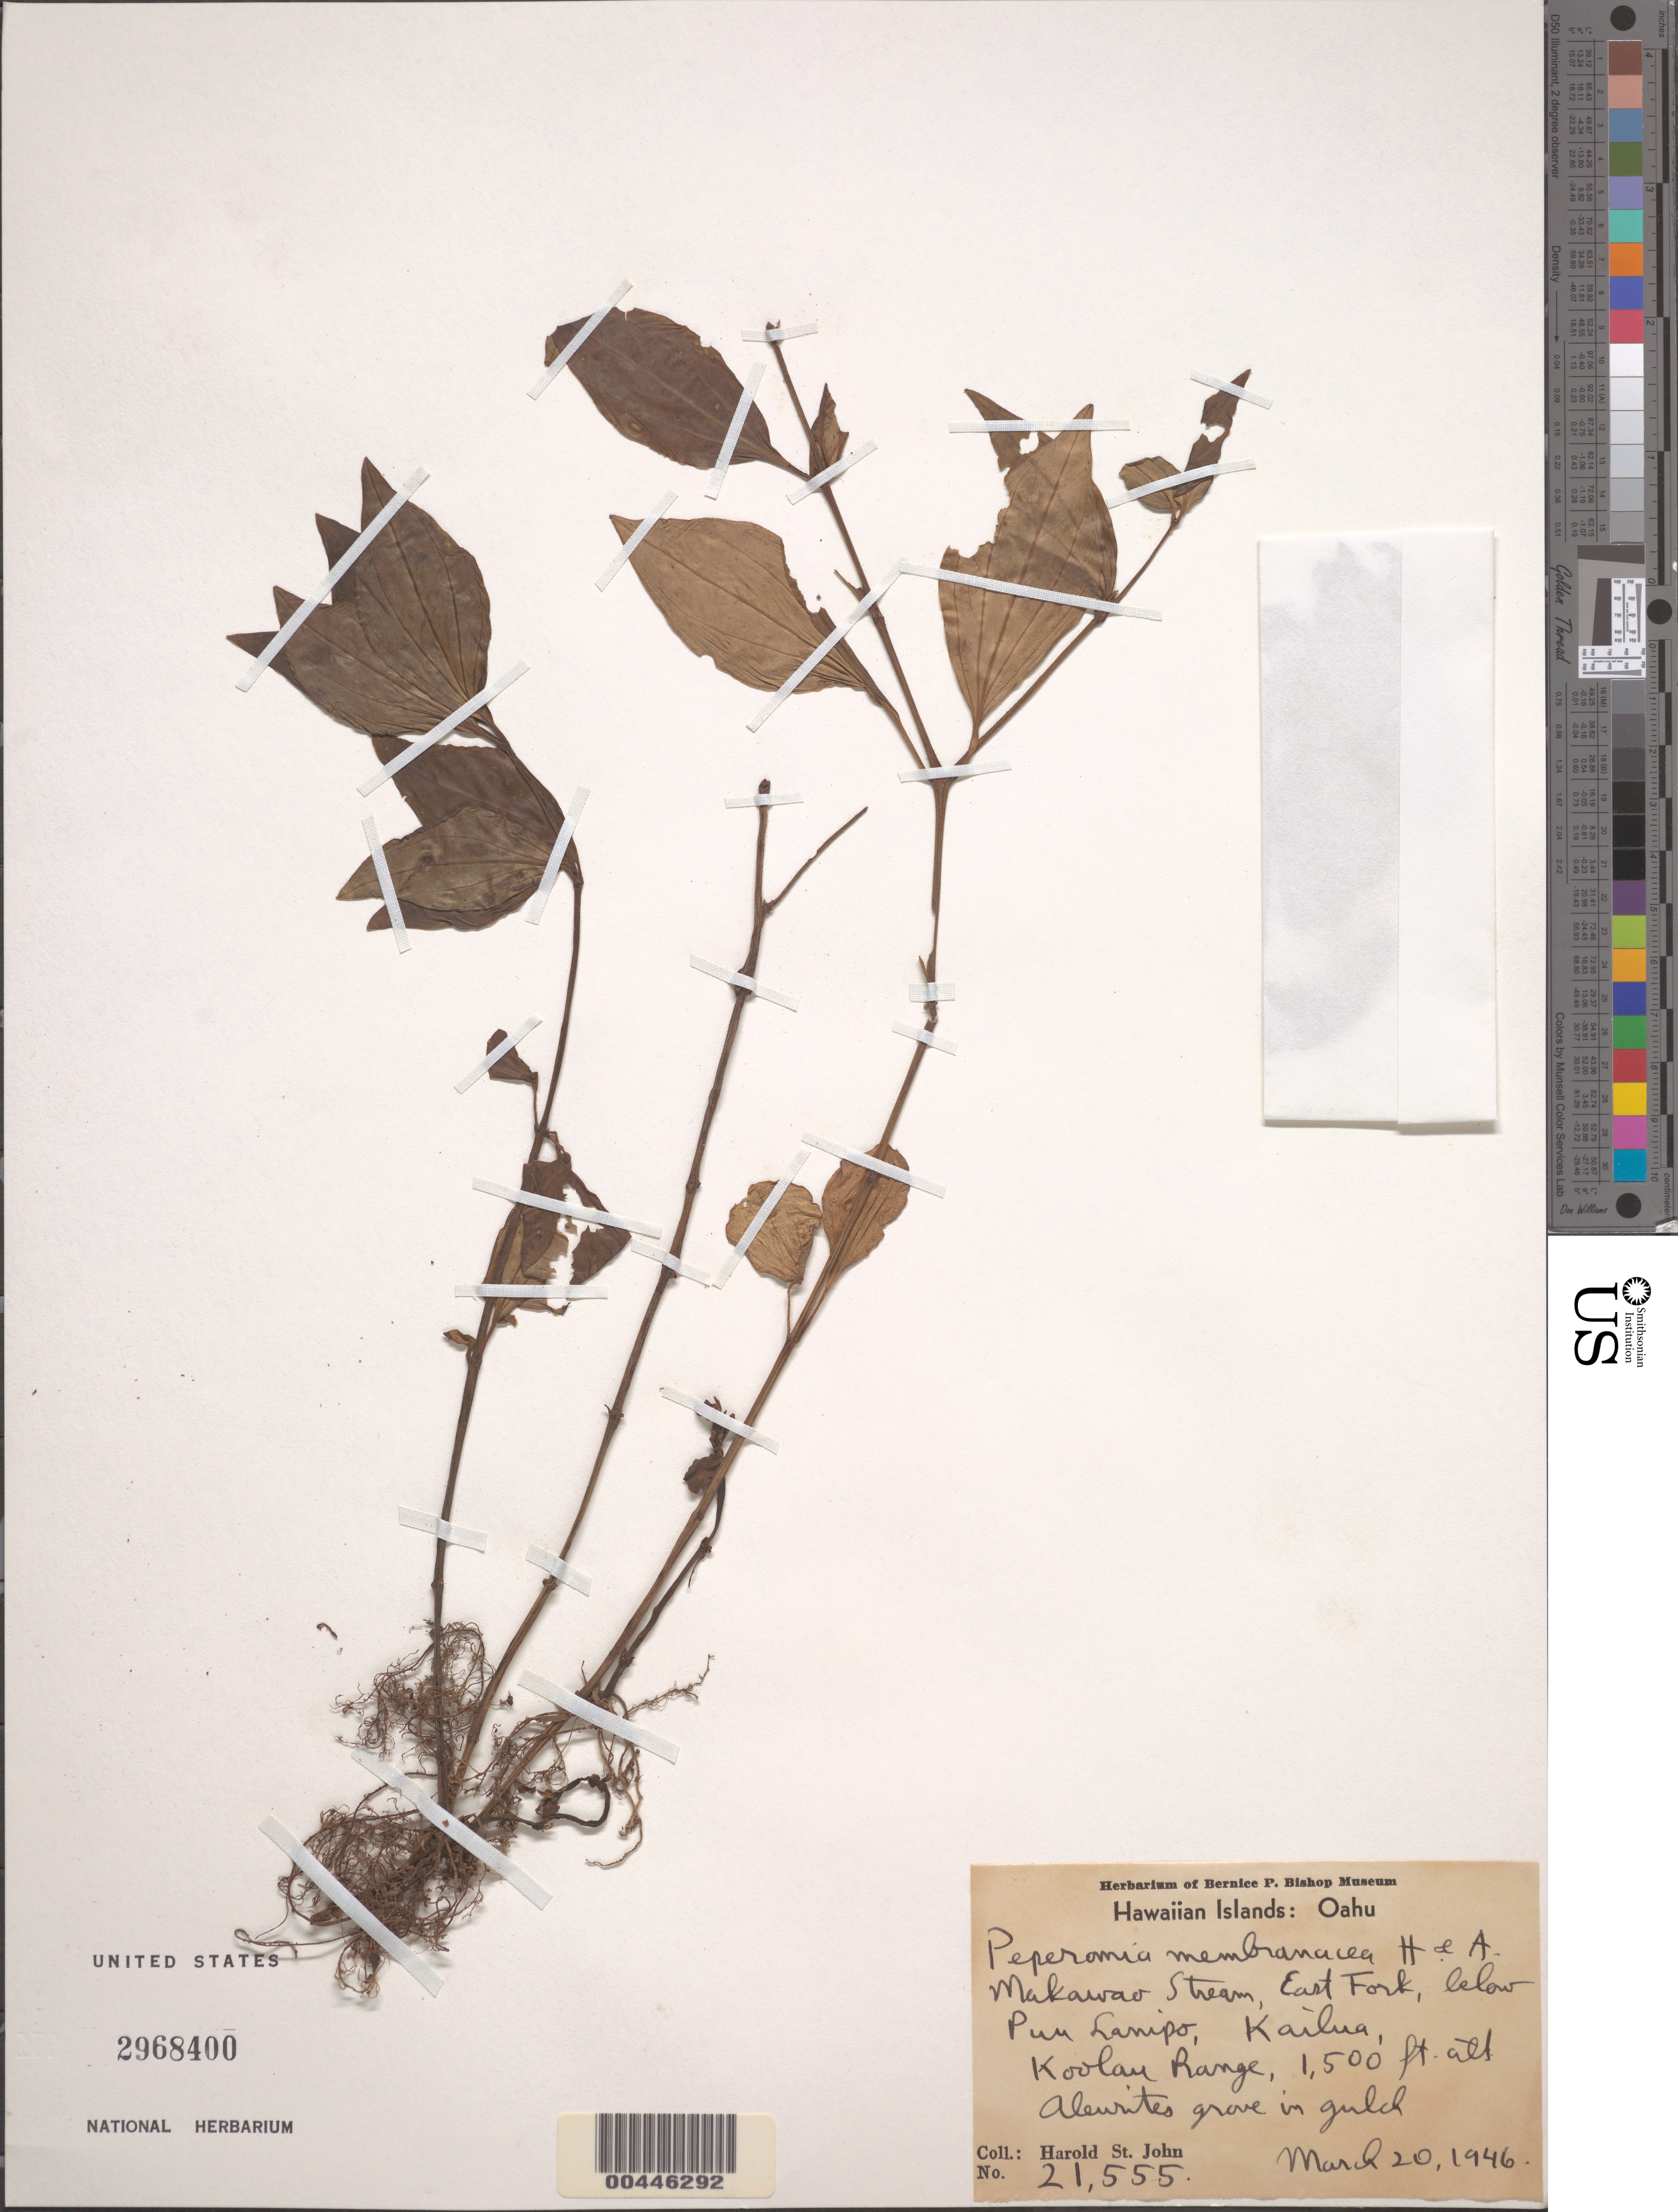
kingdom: Plantae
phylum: Tracheophyta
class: Magnoliopsida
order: Piperales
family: Piperaceae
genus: Peperomia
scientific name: Peperomia membranacea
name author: Hook. & Arn.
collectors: H. St. John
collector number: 21555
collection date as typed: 20 Mar 1946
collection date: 1946-03-20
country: United States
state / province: Hawaii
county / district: Honolulu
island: Oahu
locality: Makawao Stream, E fork, below Puu Lanipo, Kailua, Koolau Range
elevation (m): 457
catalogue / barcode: US 2968400